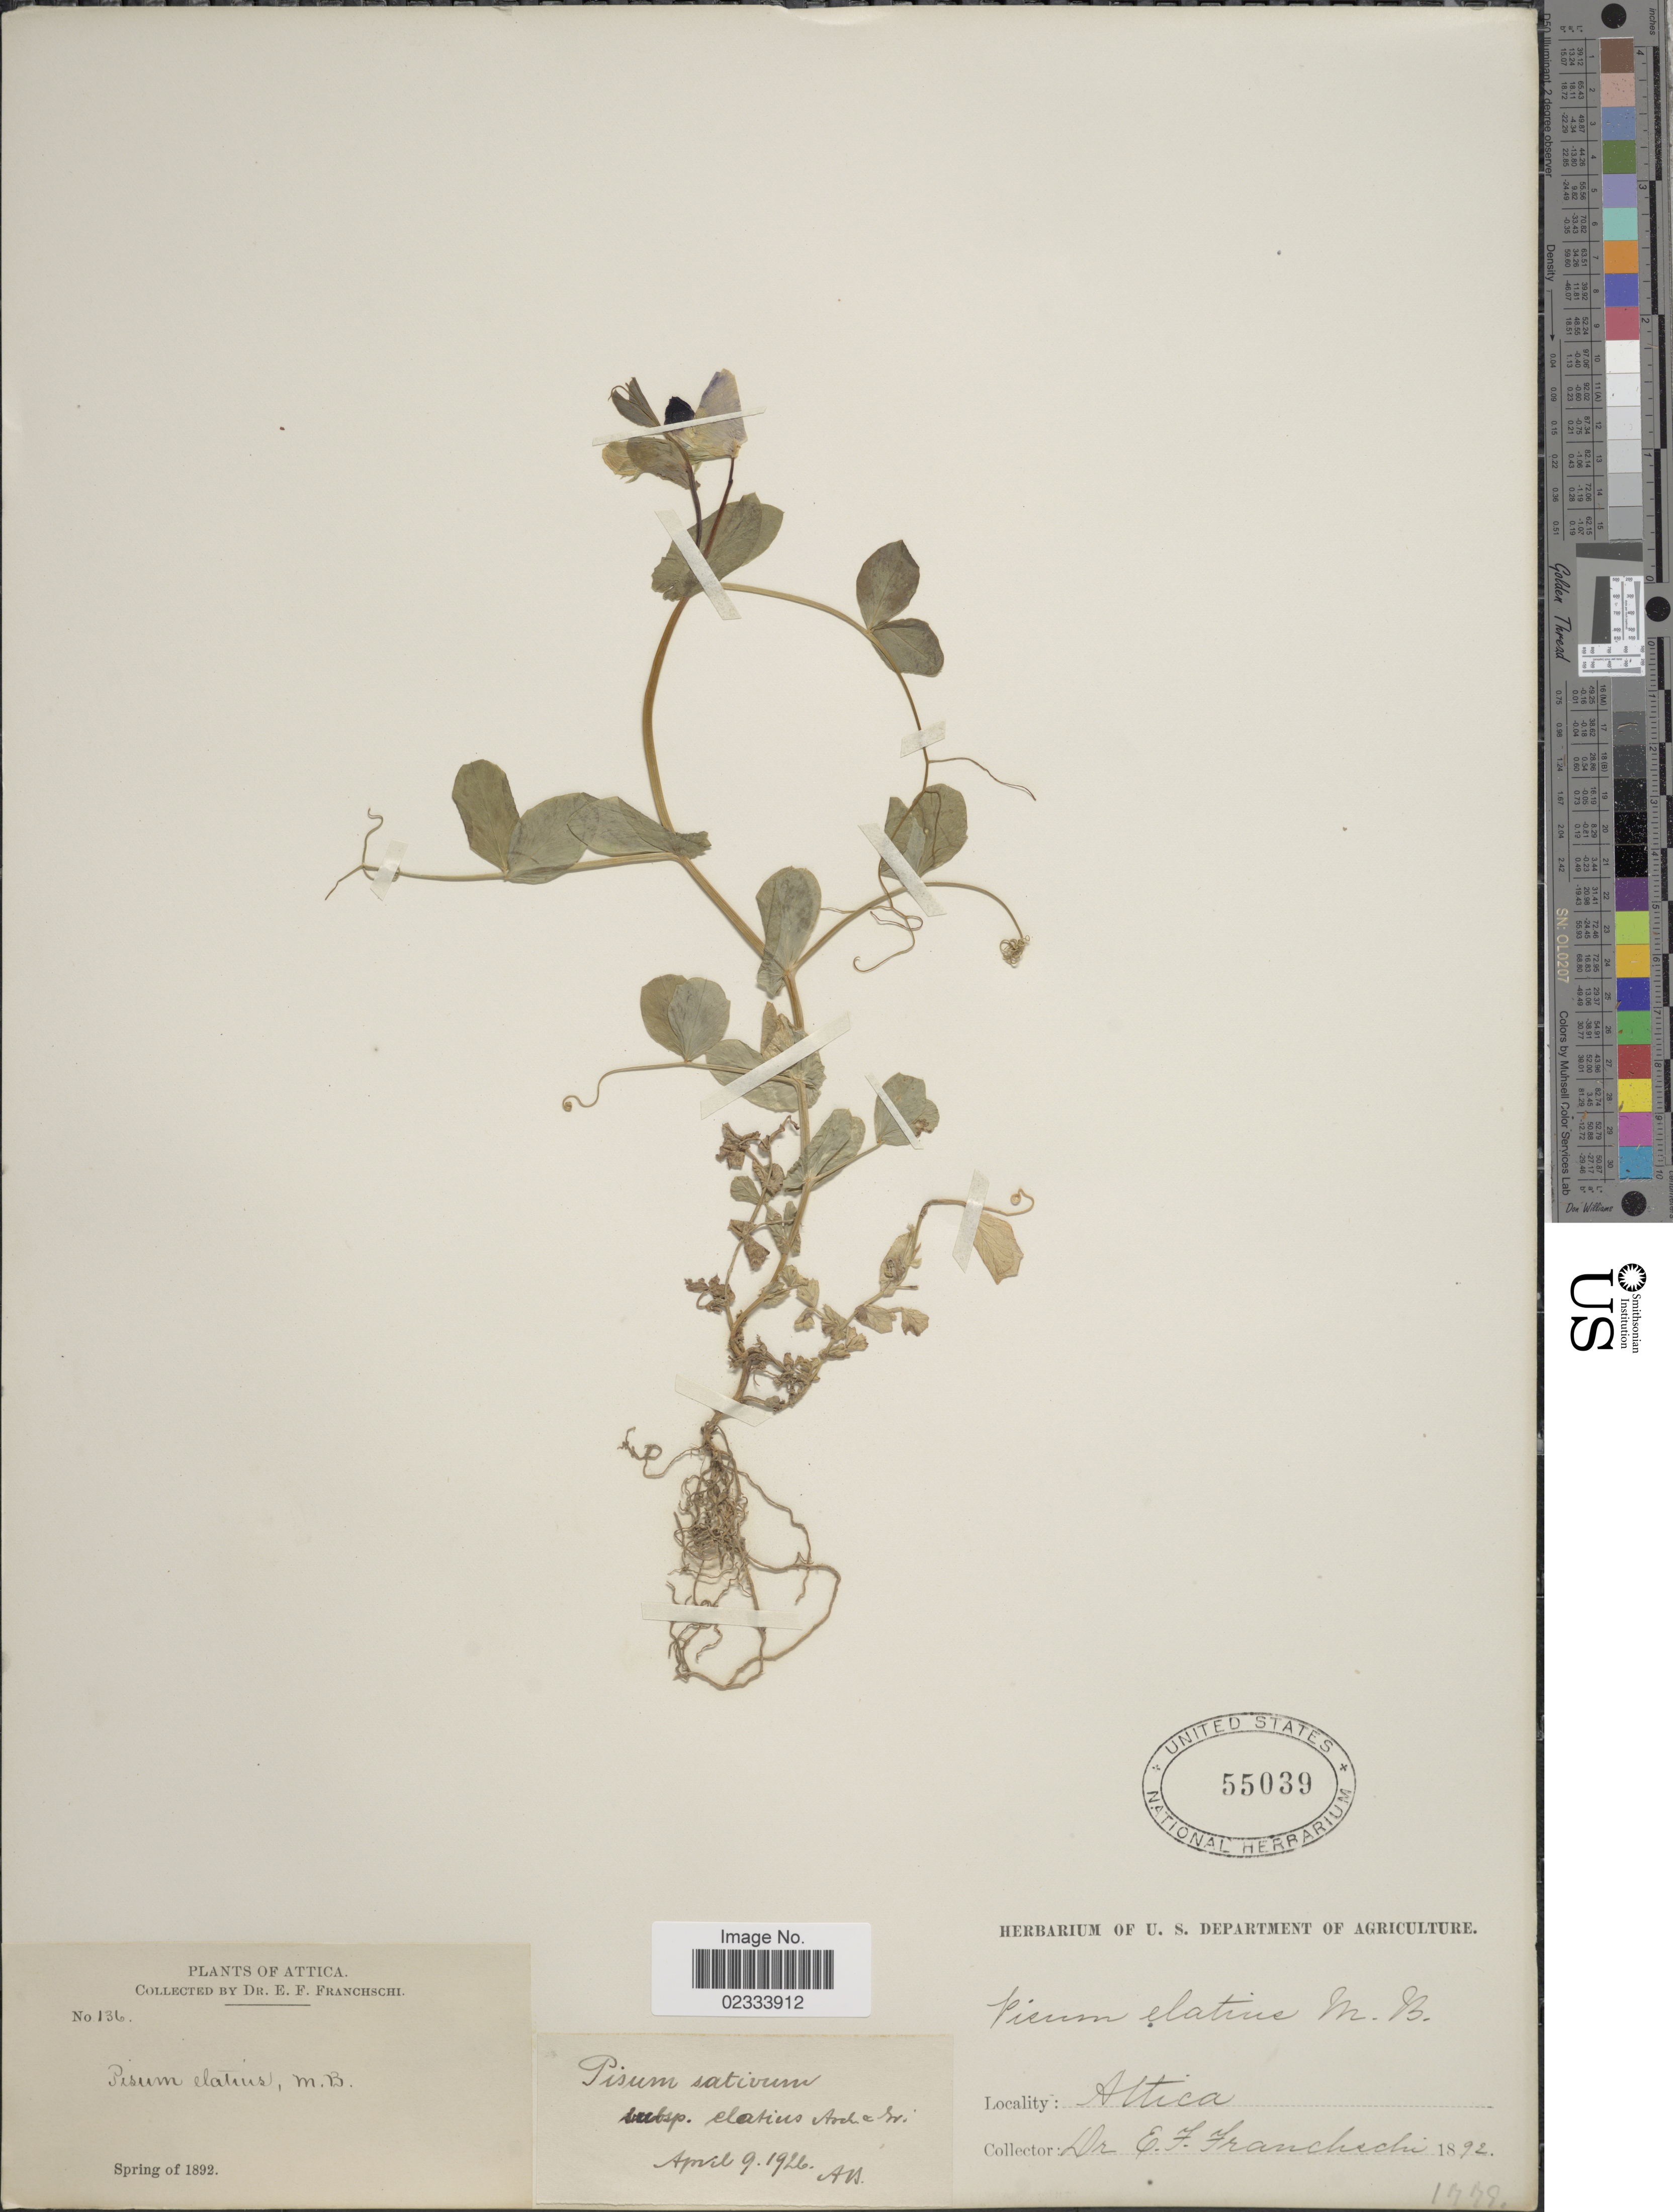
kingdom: Plantae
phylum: Tracheophyta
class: Magnoliopsida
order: Fabales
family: Fabaceae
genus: Pisum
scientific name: Pisum sativum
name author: L.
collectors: E. Franchschi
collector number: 136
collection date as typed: spring of 1892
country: Greece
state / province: Attica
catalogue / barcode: US 55039